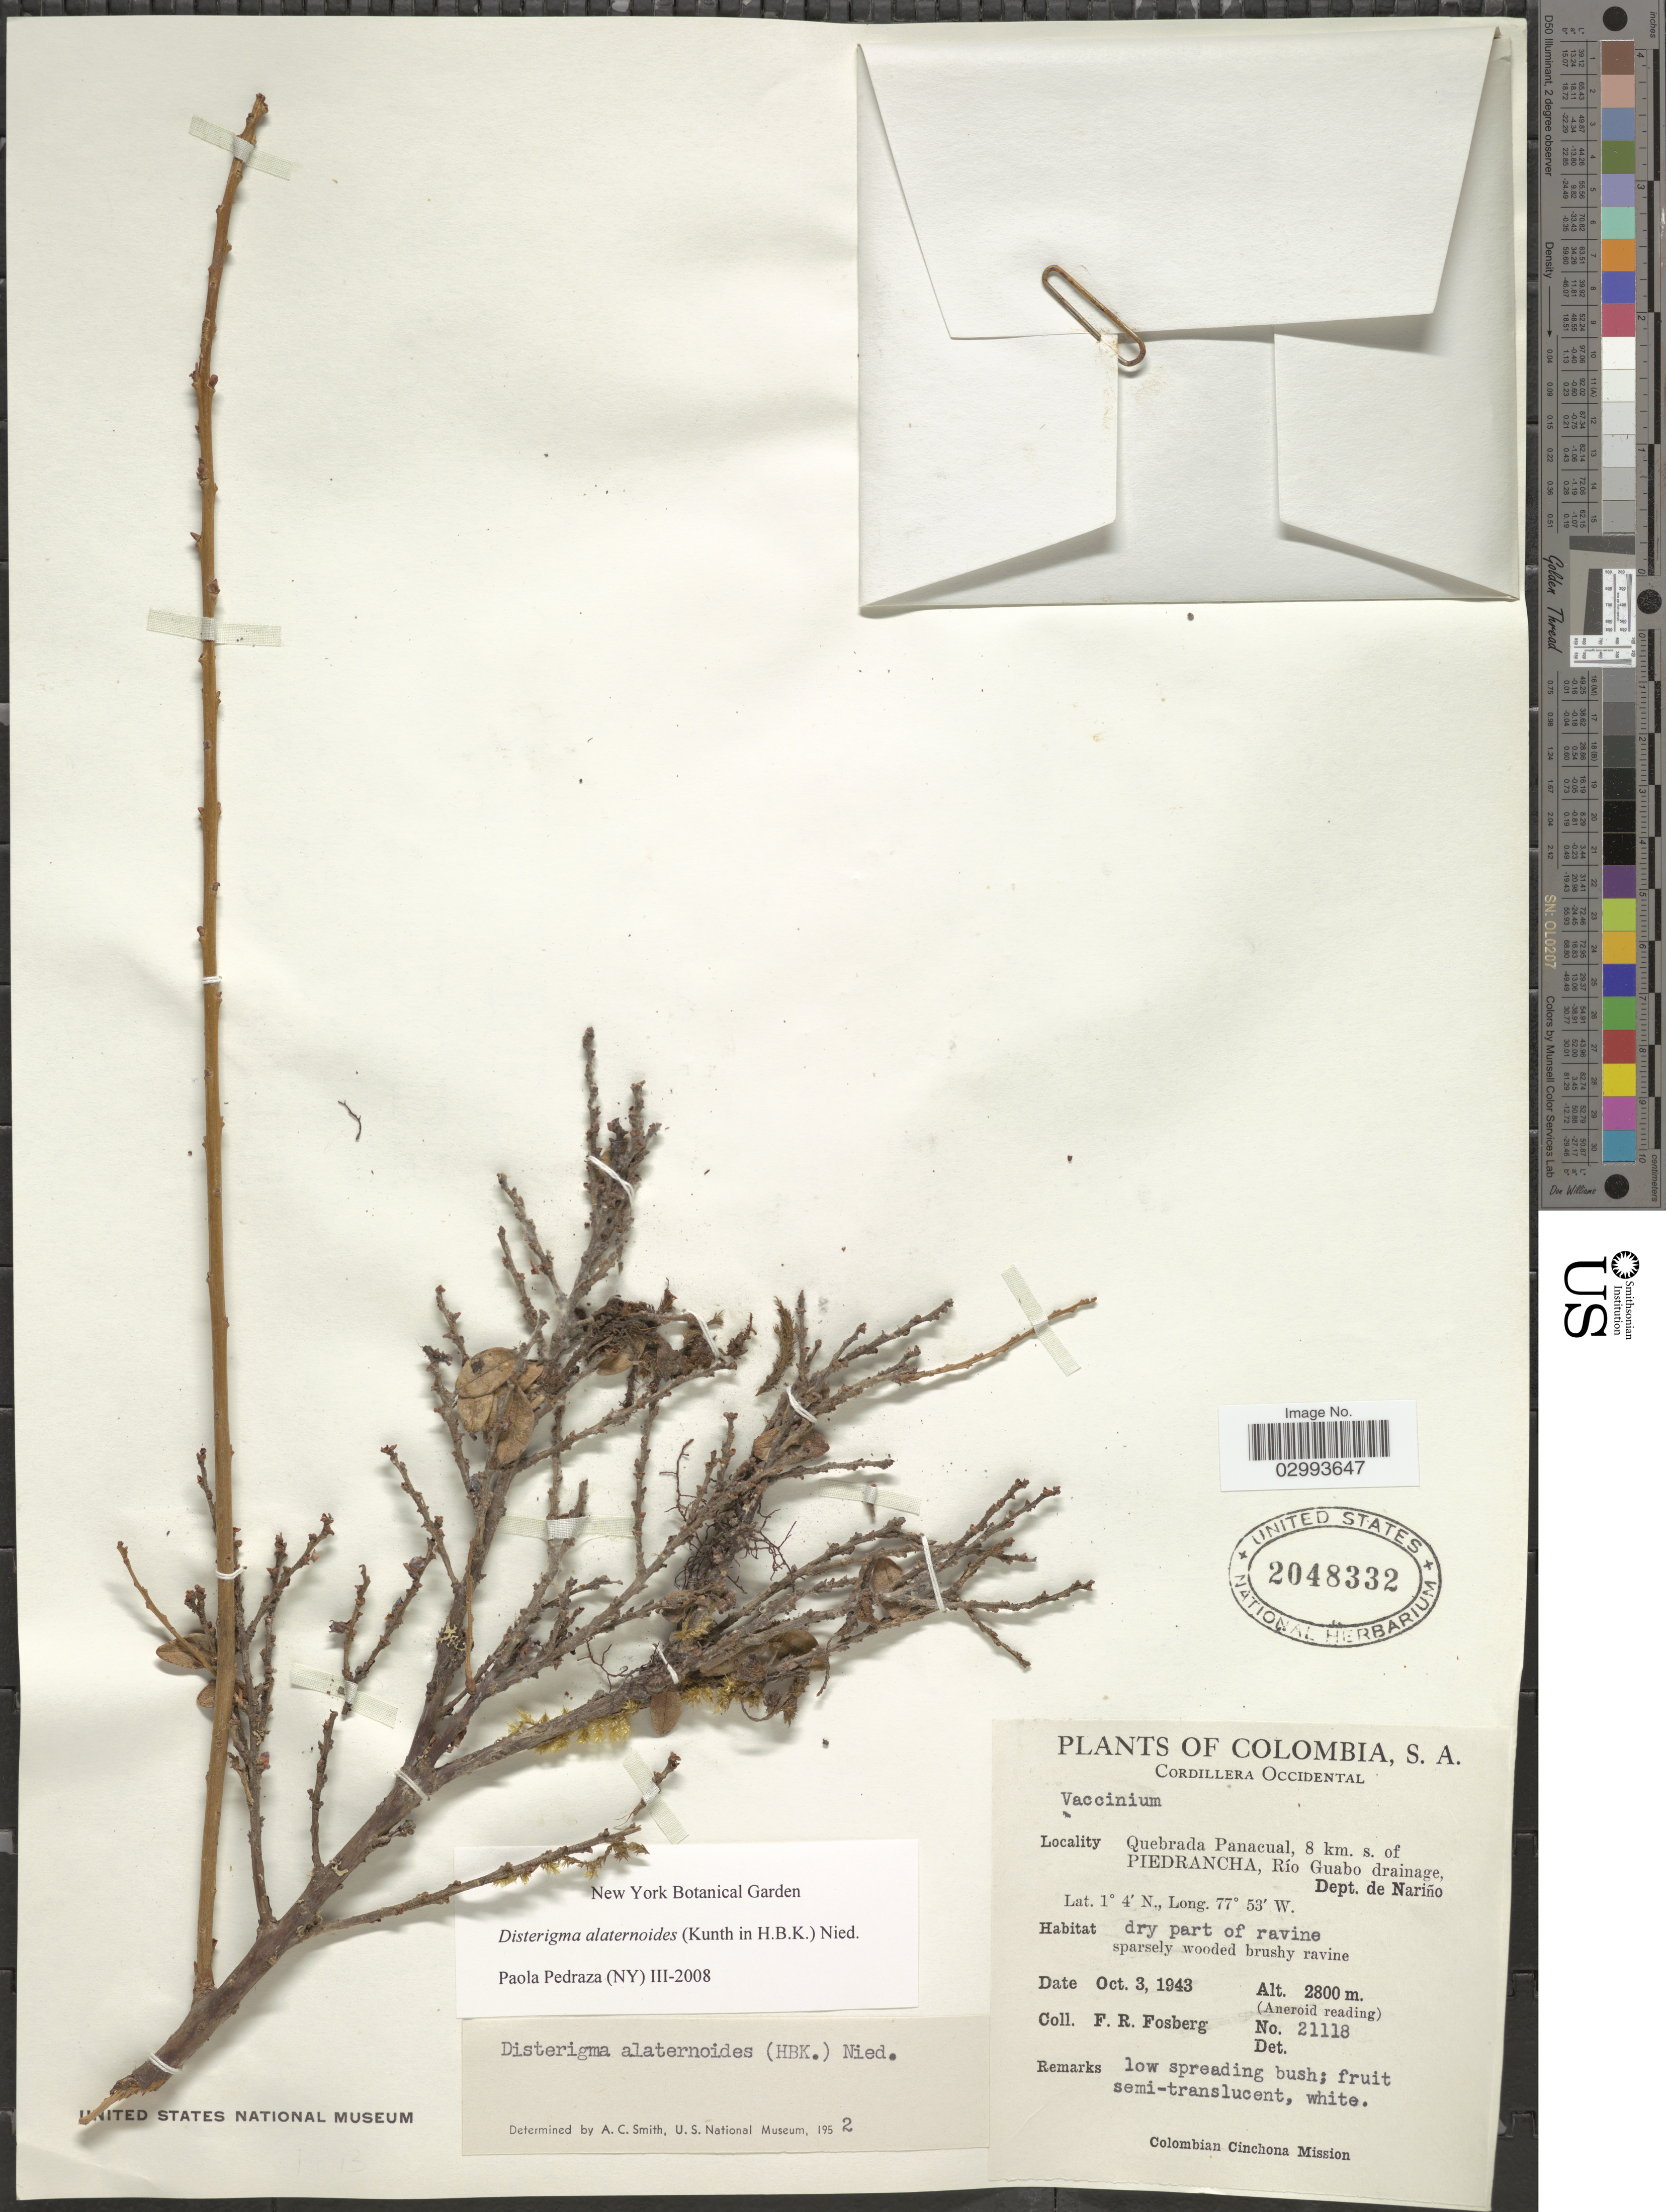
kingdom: Plantae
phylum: Tracheophyta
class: Magnoliopsida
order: Ericales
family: Ericaceae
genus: Disterigma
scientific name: Disterigma alaternoides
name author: (Kunth) Nied.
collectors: F. R. Fosberg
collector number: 21118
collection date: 1943-10-03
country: Colombia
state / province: Nariño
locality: Cordillera Occidental, Quebrada Panacual, 8 km. s. of Piedrancha, Río Guabo drainage, Dept. de Nariño.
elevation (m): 2800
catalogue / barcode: US 2048332